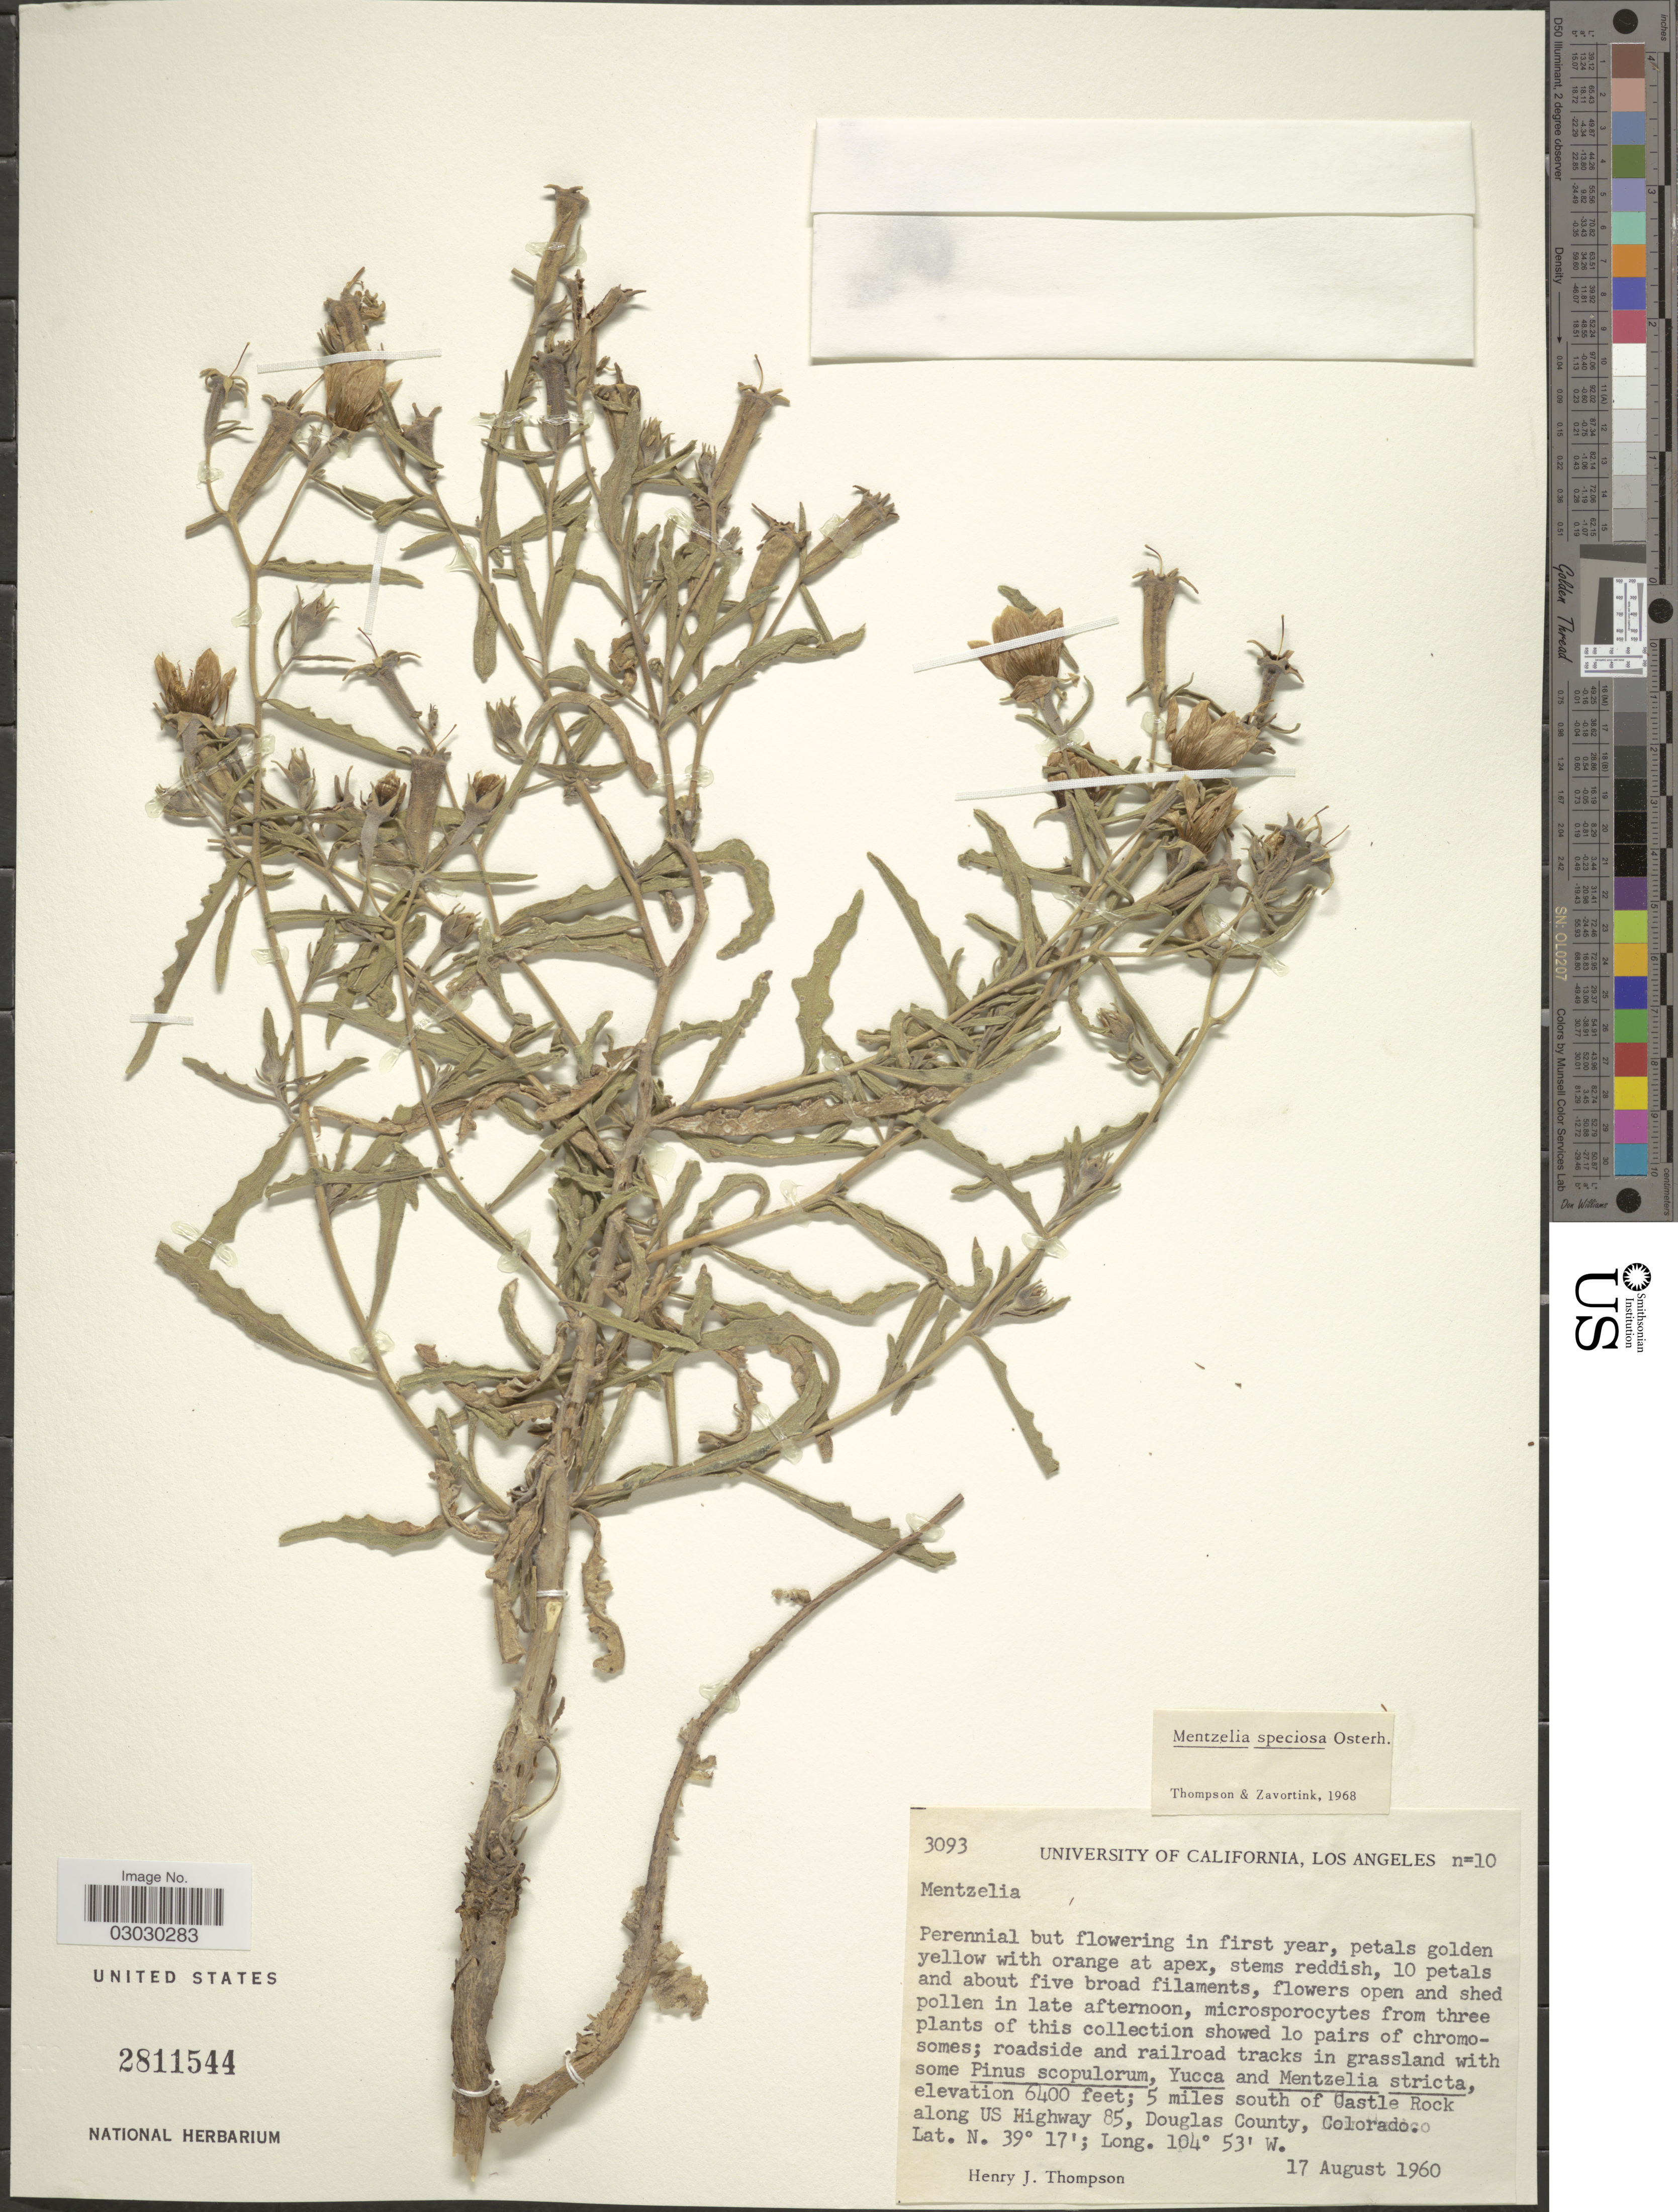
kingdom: Plantae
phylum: Tracheophyta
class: Magnoliopsida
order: Cornales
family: Loasaceae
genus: Mentzelia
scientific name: Mentzelia speciosa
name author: Osterh.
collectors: H. J. Thompson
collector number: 3093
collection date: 1960-08-17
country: United States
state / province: Colorado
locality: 5 miles south of Castle Rock along US Highway 85, Douglas County.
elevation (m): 1951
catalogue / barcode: US 2811544